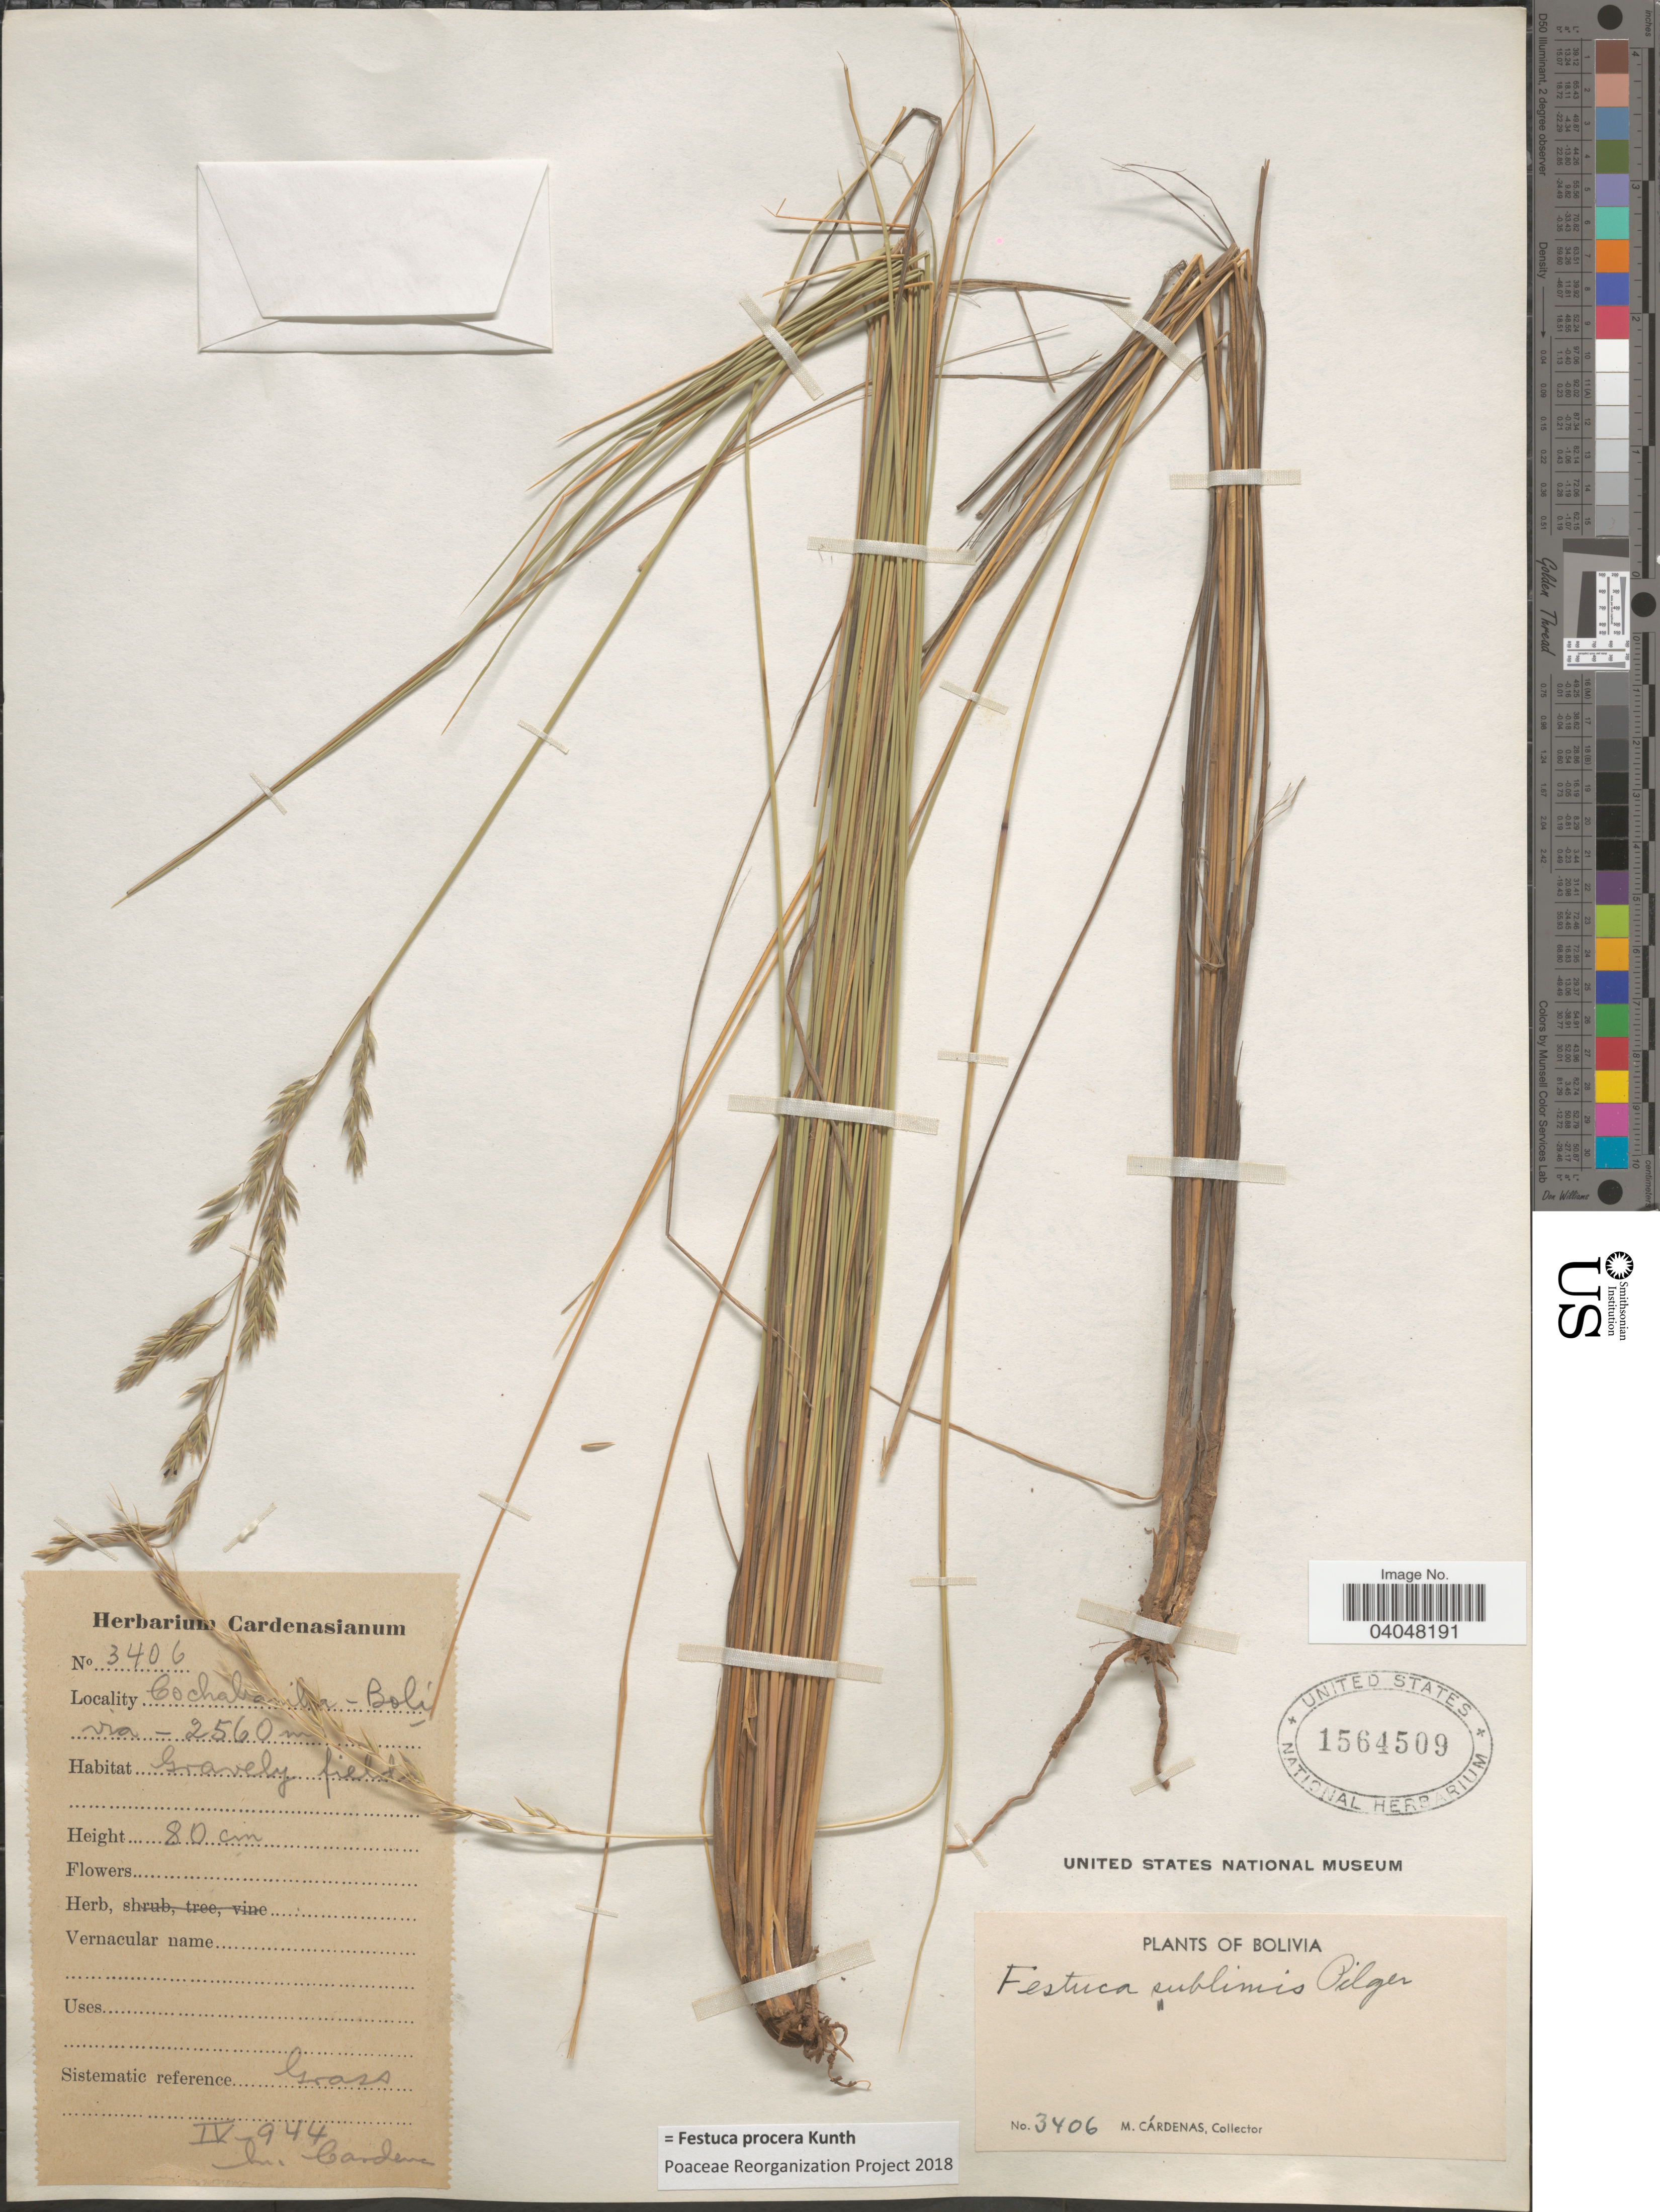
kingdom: Plantae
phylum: Tracheophyta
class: Liliopsida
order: Poales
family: Poaceae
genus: Festuca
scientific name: Festuca procera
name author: Kunth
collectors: M. Cárdenas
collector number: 3406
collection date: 1944-04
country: Bolivia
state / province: Cochabamba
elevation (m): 2560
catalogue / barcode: US 1564509